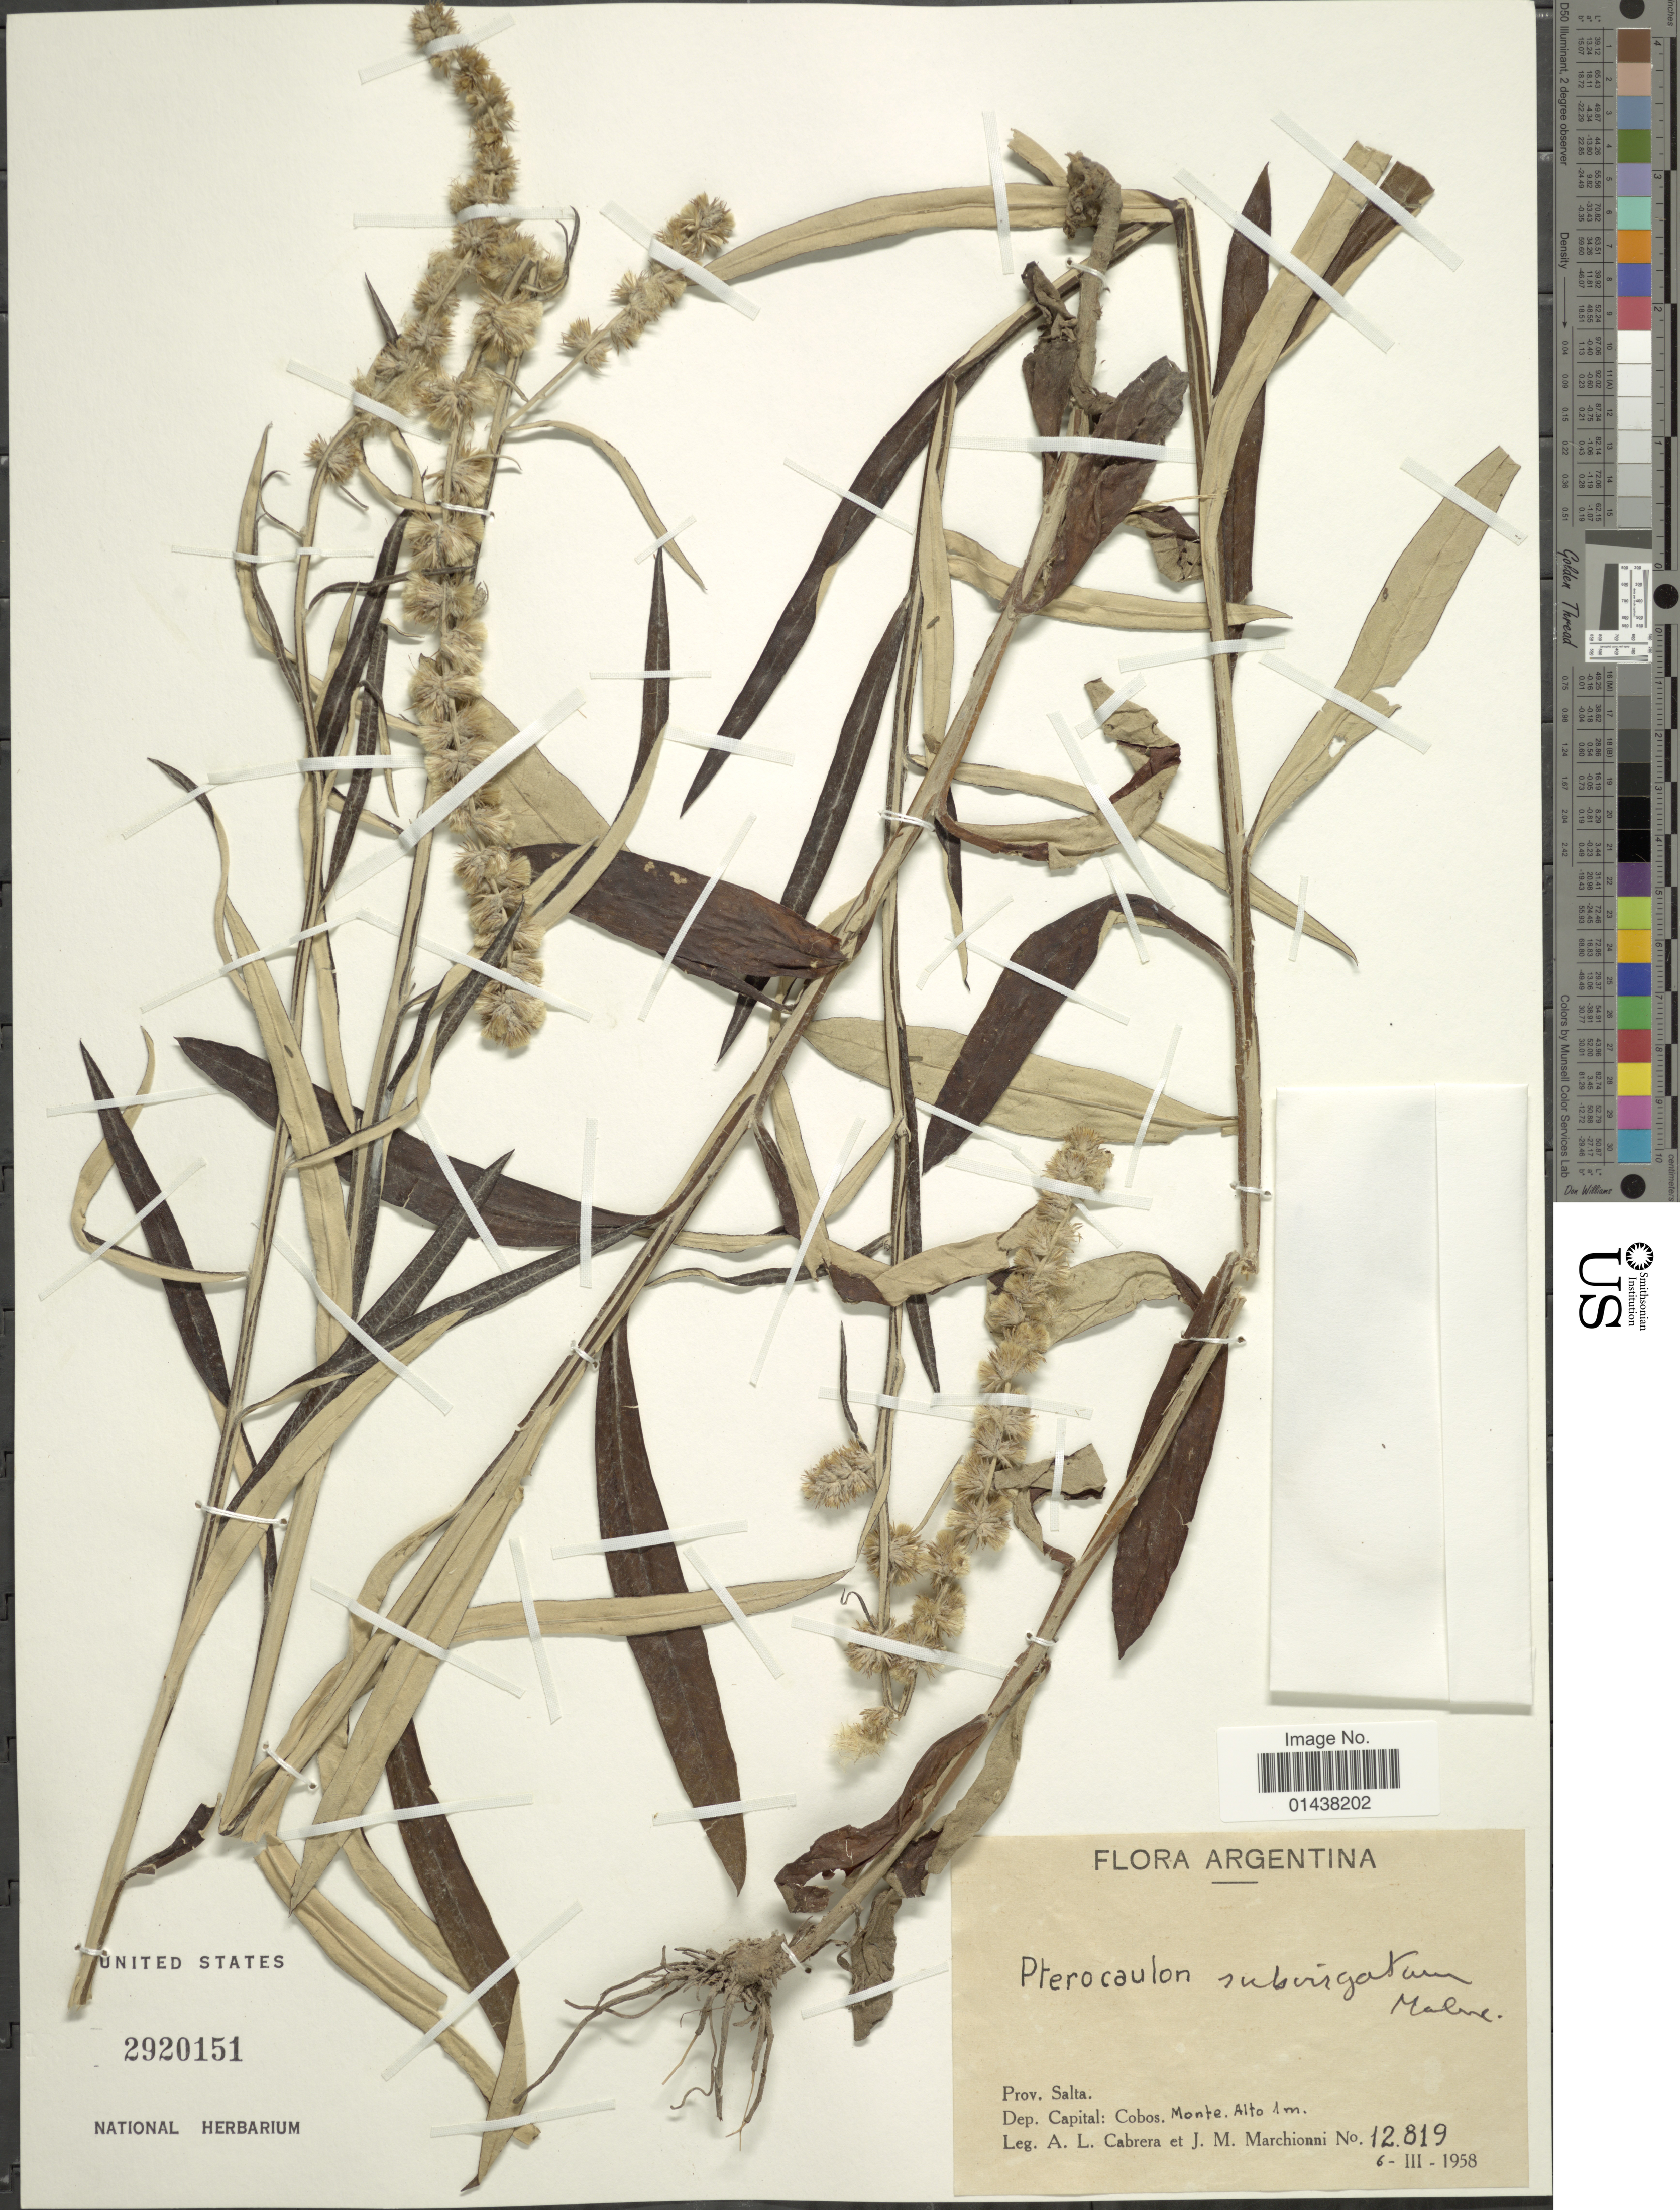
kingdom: Plantae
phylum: Tracheophyta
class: Magnoliopsida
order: Asterales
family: Asteraceae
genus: Pterocaulon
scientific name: Pterocaulon subvirgatum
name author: Malme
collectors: A. L. Cabrera & J. Marchionni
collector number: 12819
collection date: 1958-03-06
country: Argentina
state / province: Salta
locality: Dep. Capital: Cobos. Monte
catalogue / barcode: US 2920151